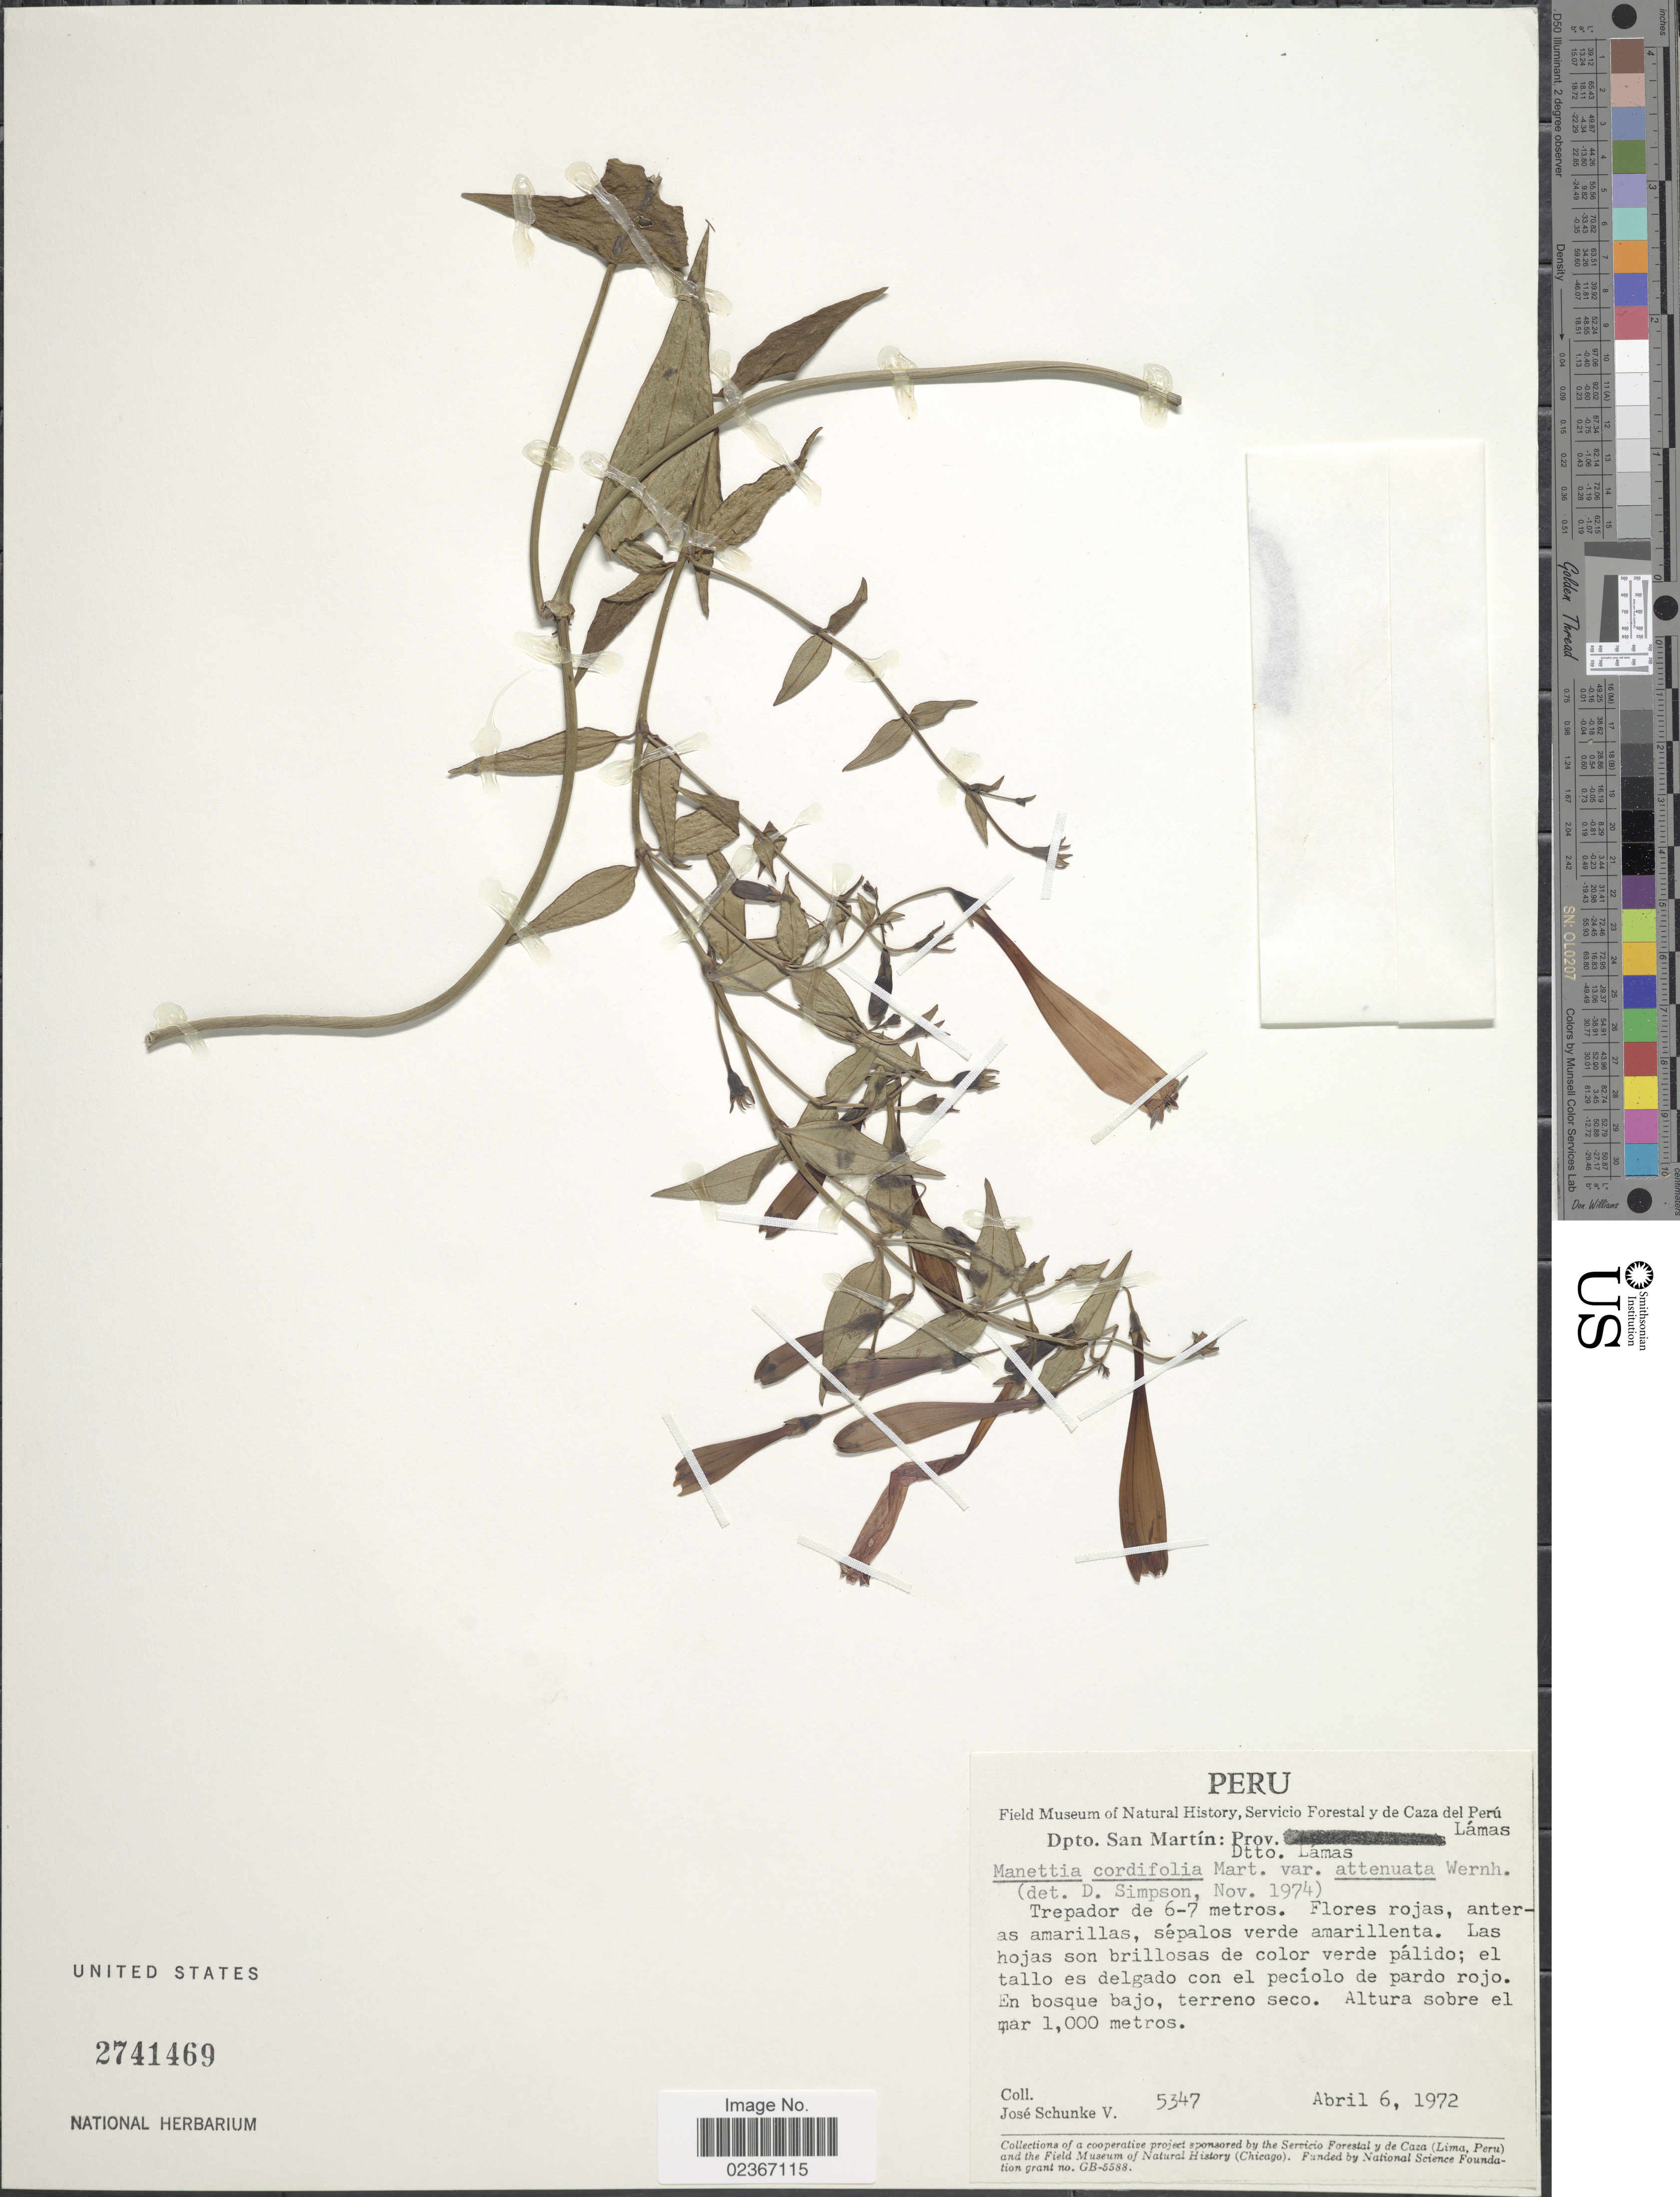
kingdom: Plantae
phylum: Tracheophyta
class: Magnoliopsida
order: Gentianales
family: Rubiaceae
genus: Manettia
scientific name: Manettia cordifolia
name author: Mart.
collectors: J. Schunke Vigo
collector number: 5347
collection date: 1972-04-06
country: Peru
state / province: San Martín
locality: Dpto. San Martin: Prov. Lamas. Dtto. Lamas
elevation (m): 1000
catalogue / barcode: US 2741469